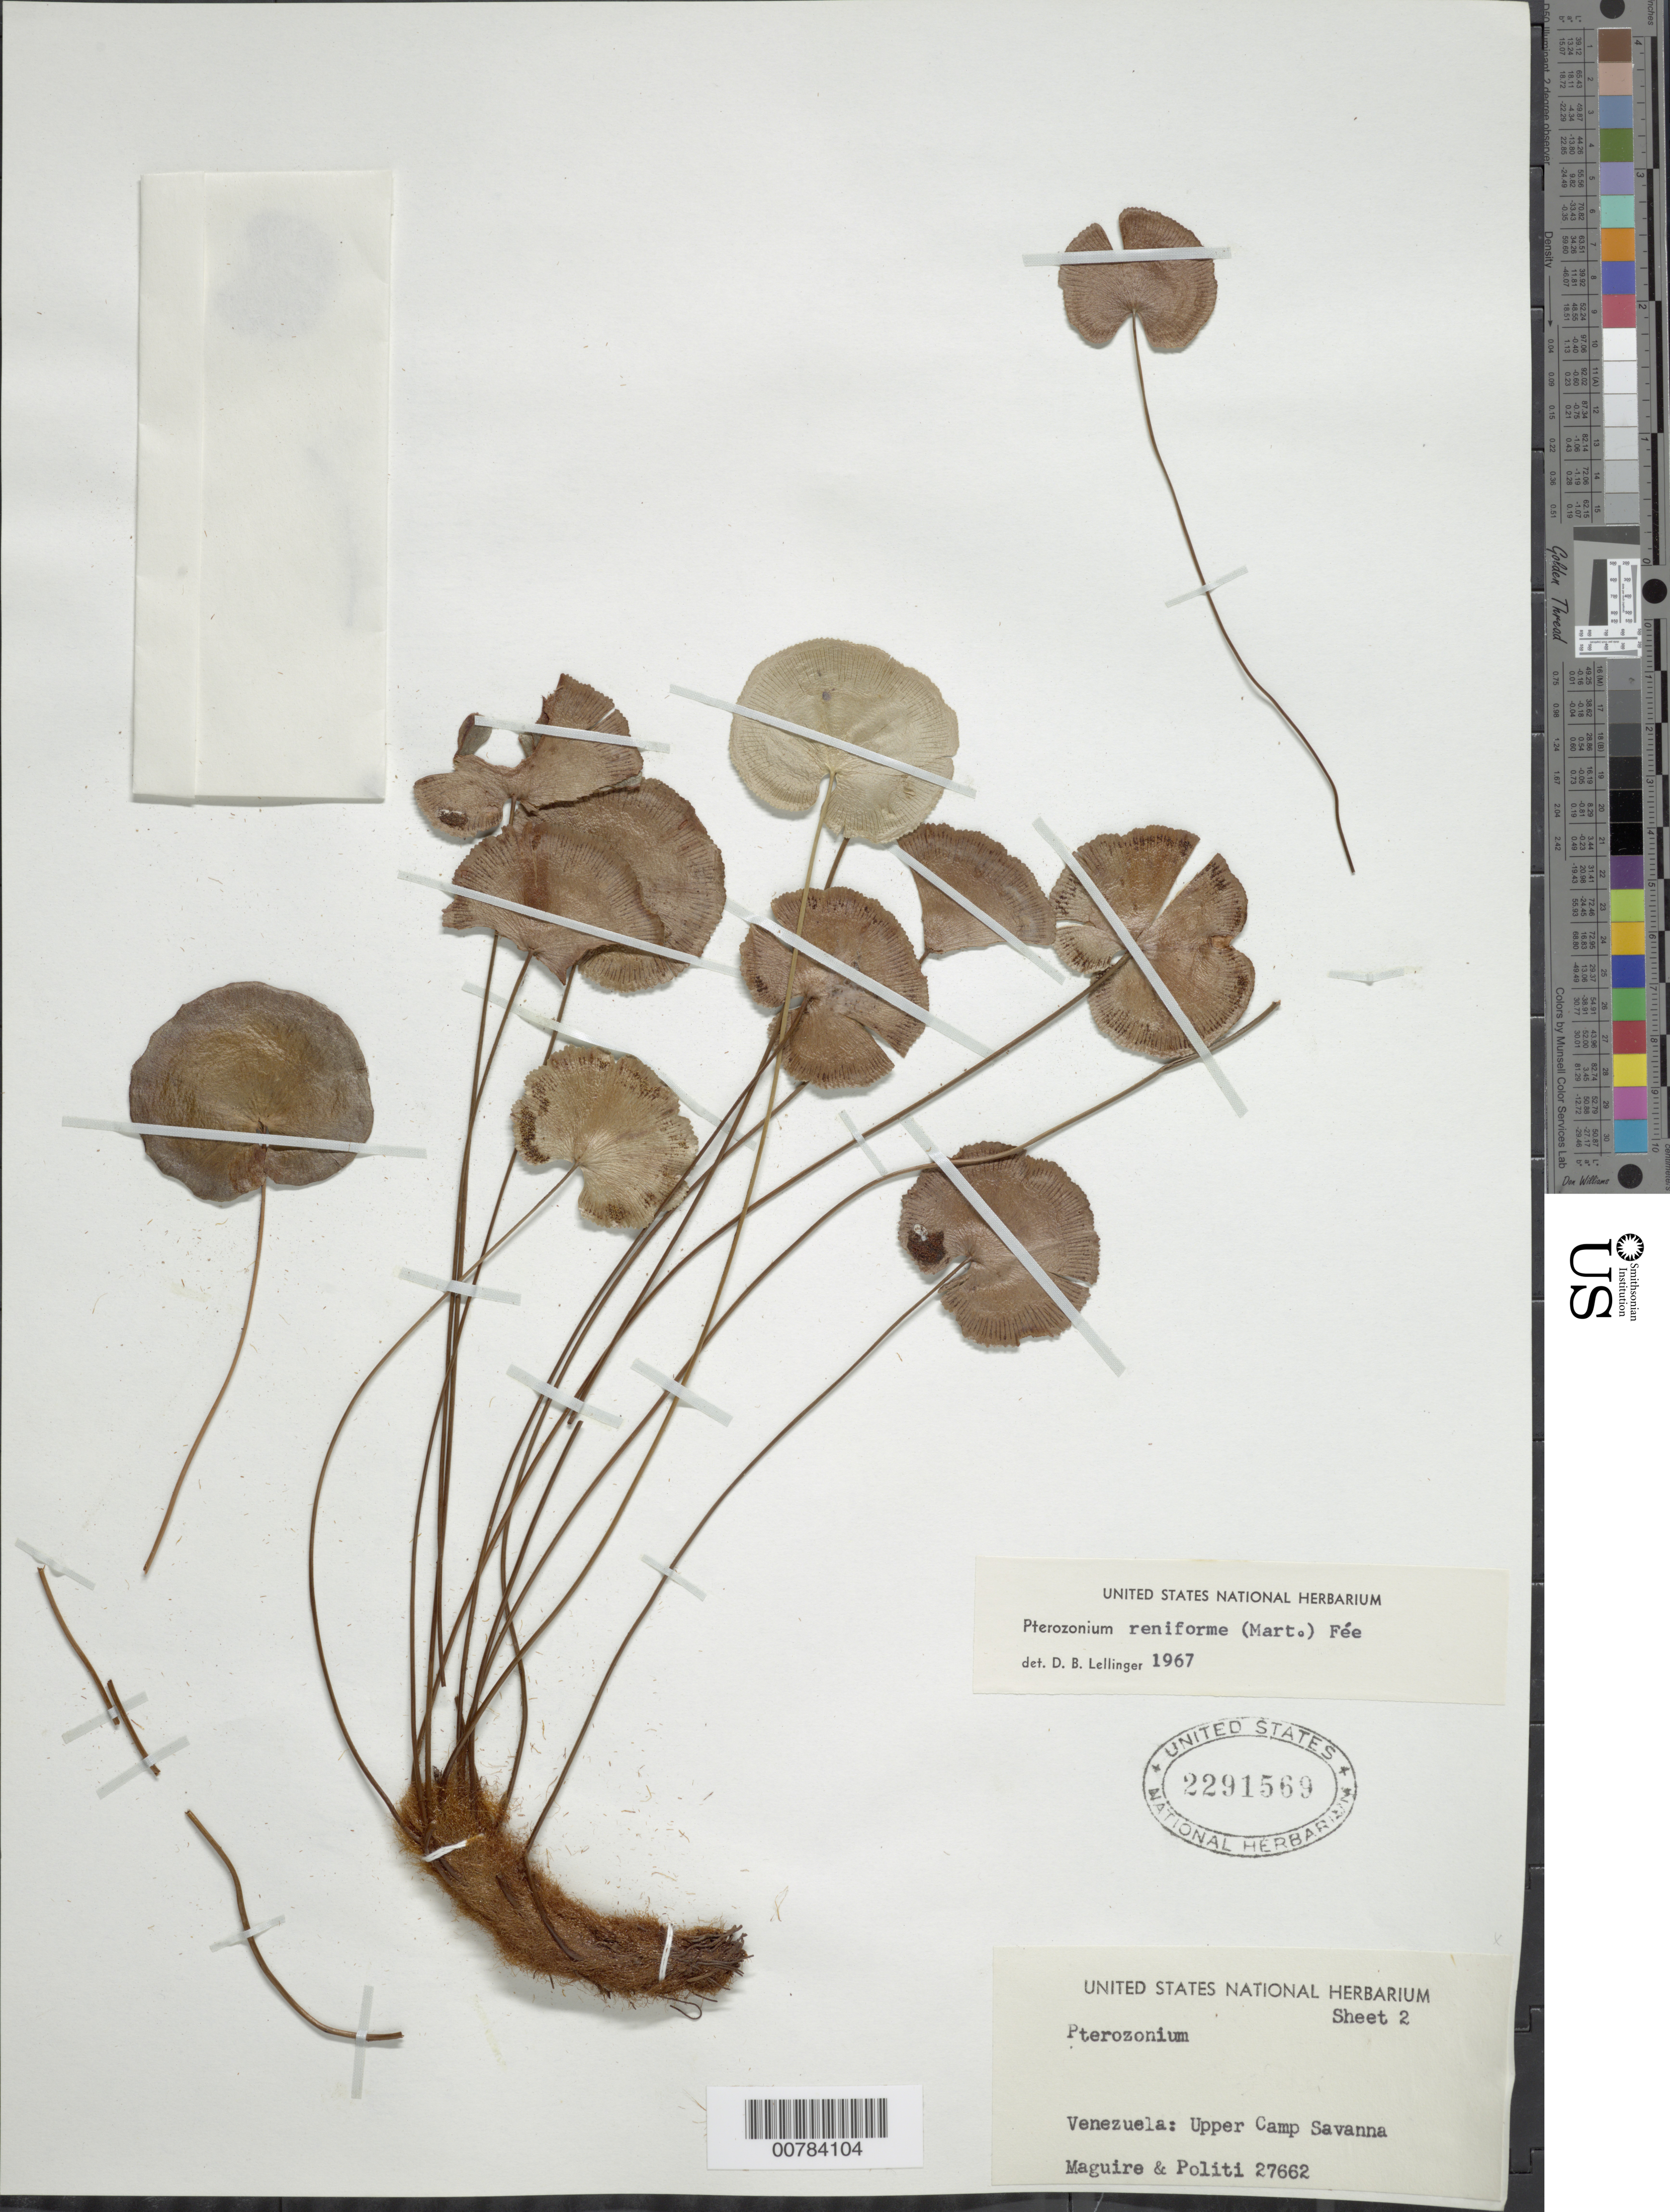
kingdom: Plantae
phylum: Tracheophyta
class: Polypodiopsida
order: Polypodiales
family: Pteridaceae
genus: Pterozonium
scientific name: Pterozonium reniforme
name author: (Mart.) Fée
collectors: Maguire, -- & Politi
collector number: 27662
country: Venezuela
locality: Upper Camp Savanna.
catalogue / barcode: US 2291569